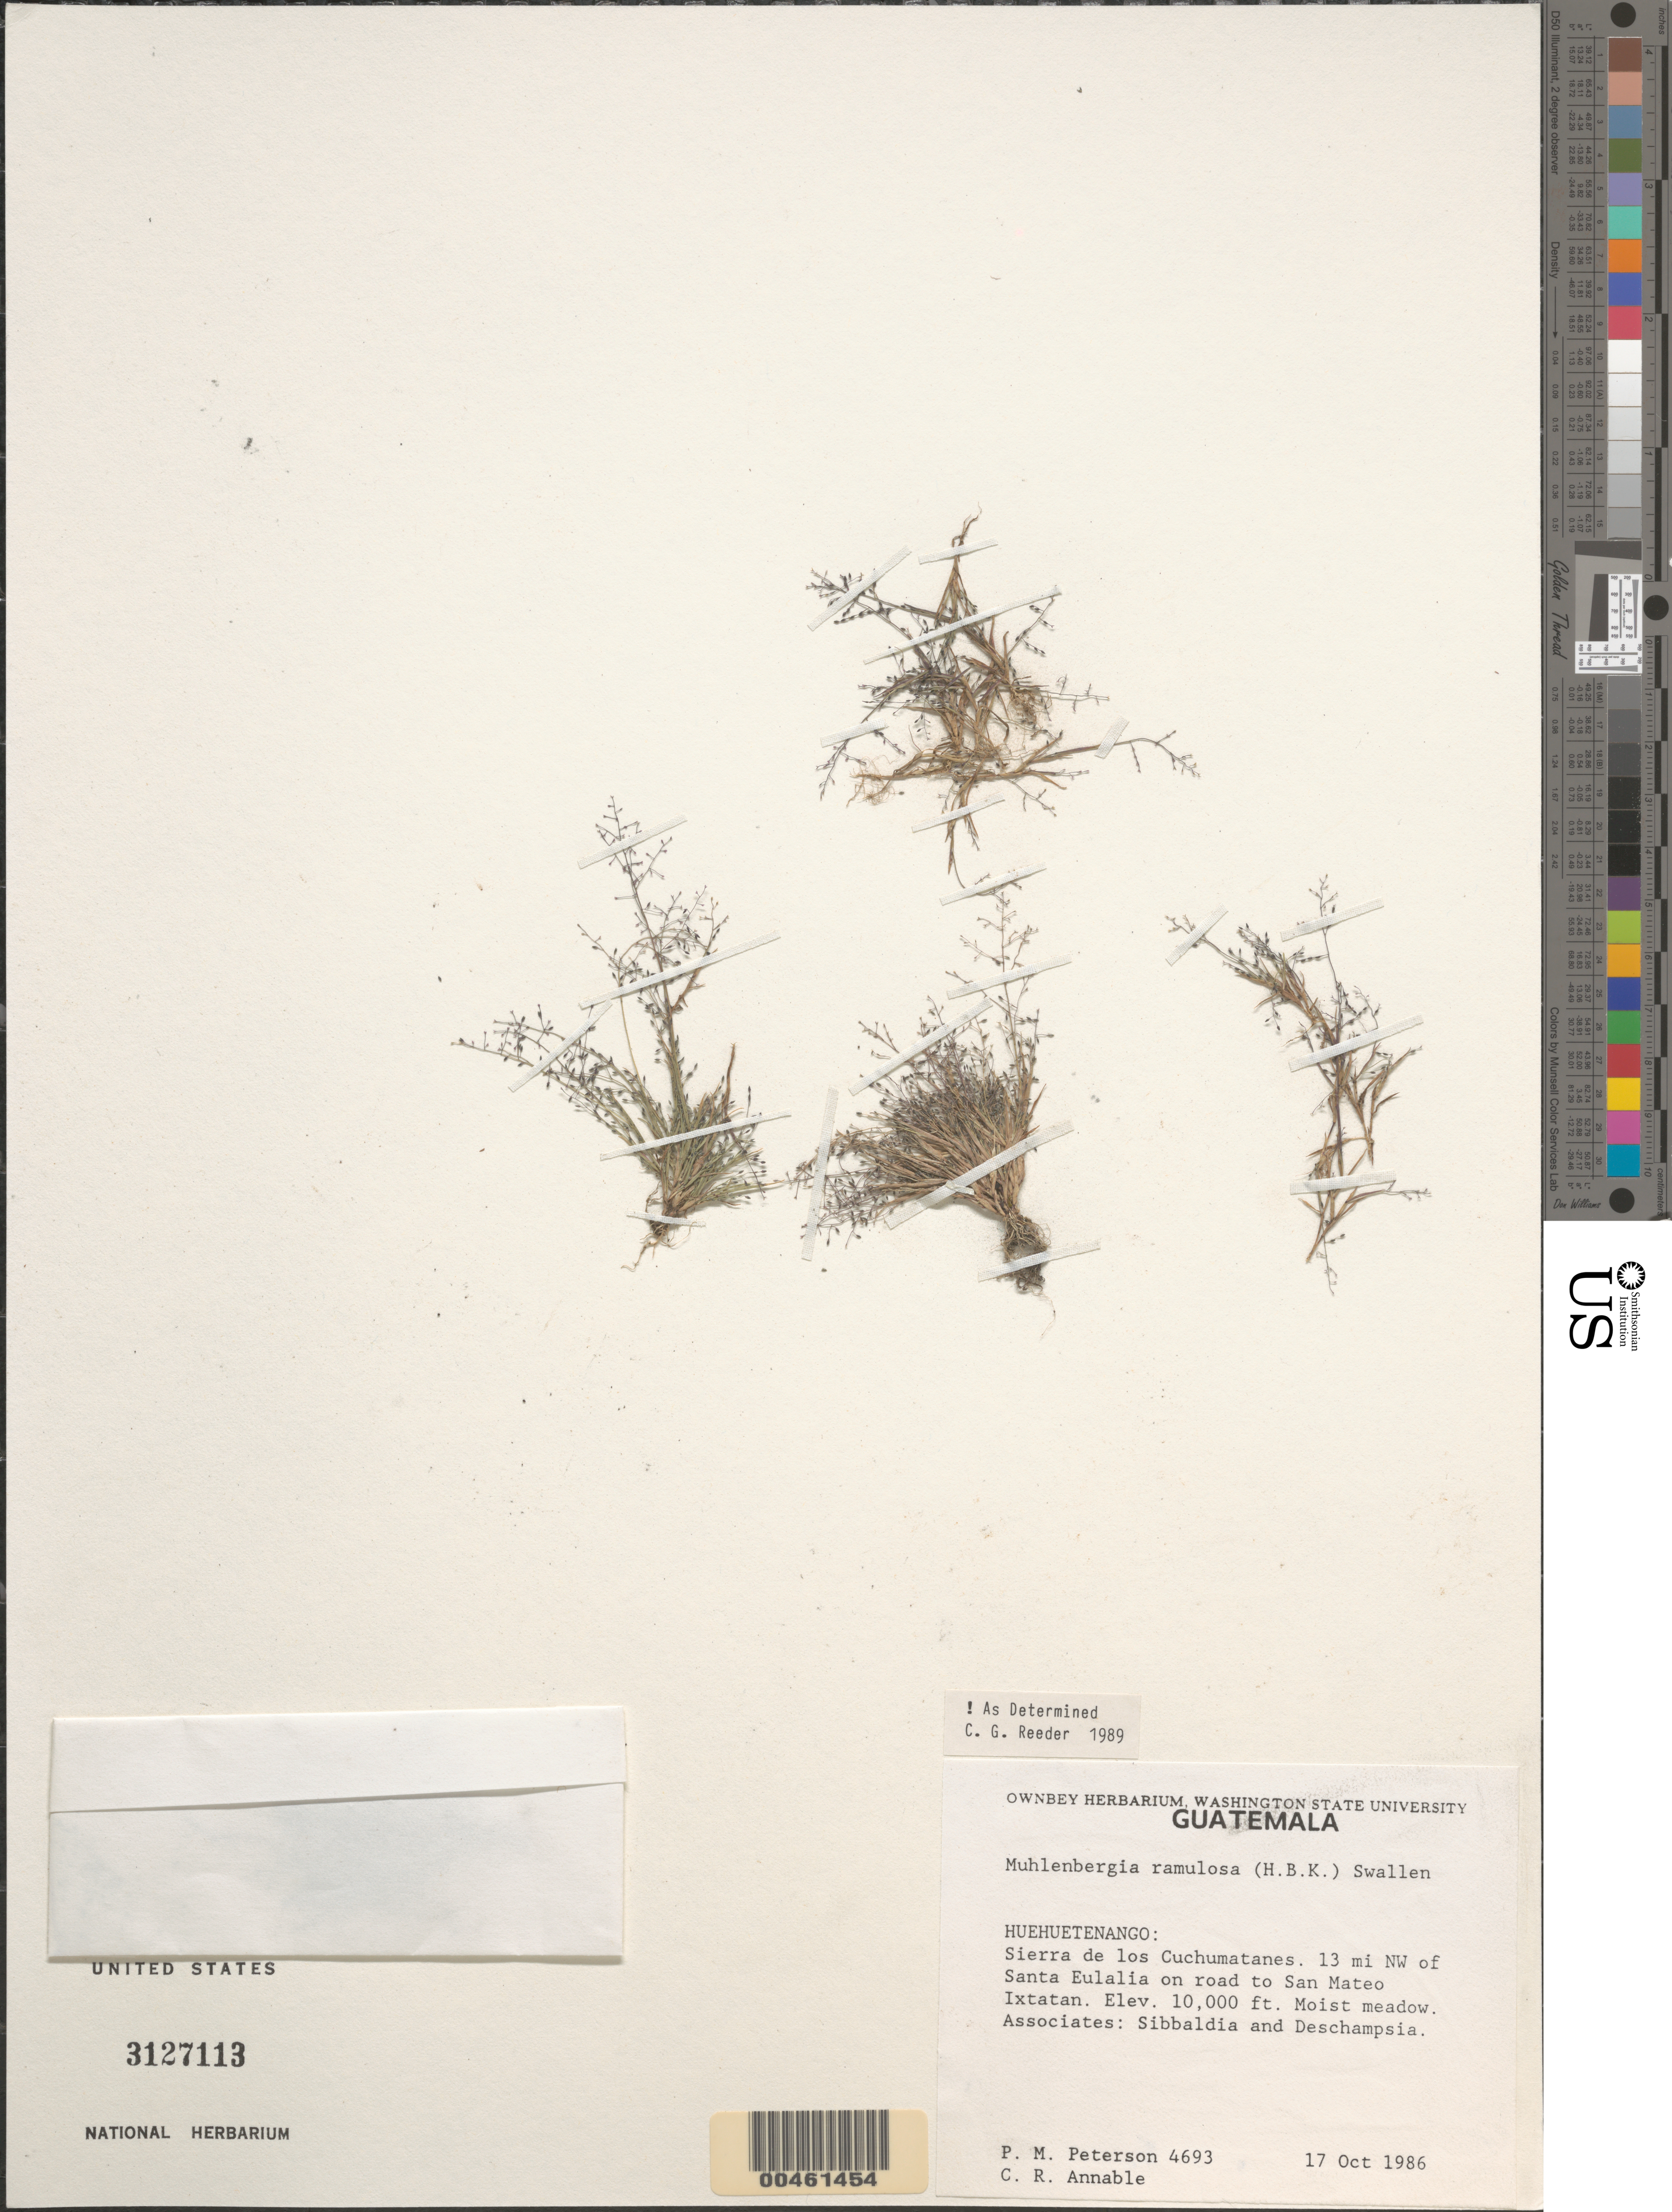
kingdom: Plantae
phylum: Tracheophyta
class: Liliopsida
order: Poales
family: Poaceae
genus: Muhlenbergia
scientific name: Muhlenbergia ramulosa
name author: (Kunth) Swallen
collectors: P. M. Peterson & C. R. Annable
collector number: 04693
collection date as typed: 17 Oct 1986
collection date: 1986-10-17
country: Guatemala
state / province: Huehuetenango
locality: Sierra de las Cuchumatanes, 13 miles NW of Santa Eulalia on road to San Mateo Ixtatán.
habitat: Moist meadow, associated with Sibbaldia and Deschampsia.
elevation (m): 3048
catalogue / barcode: US 3127113